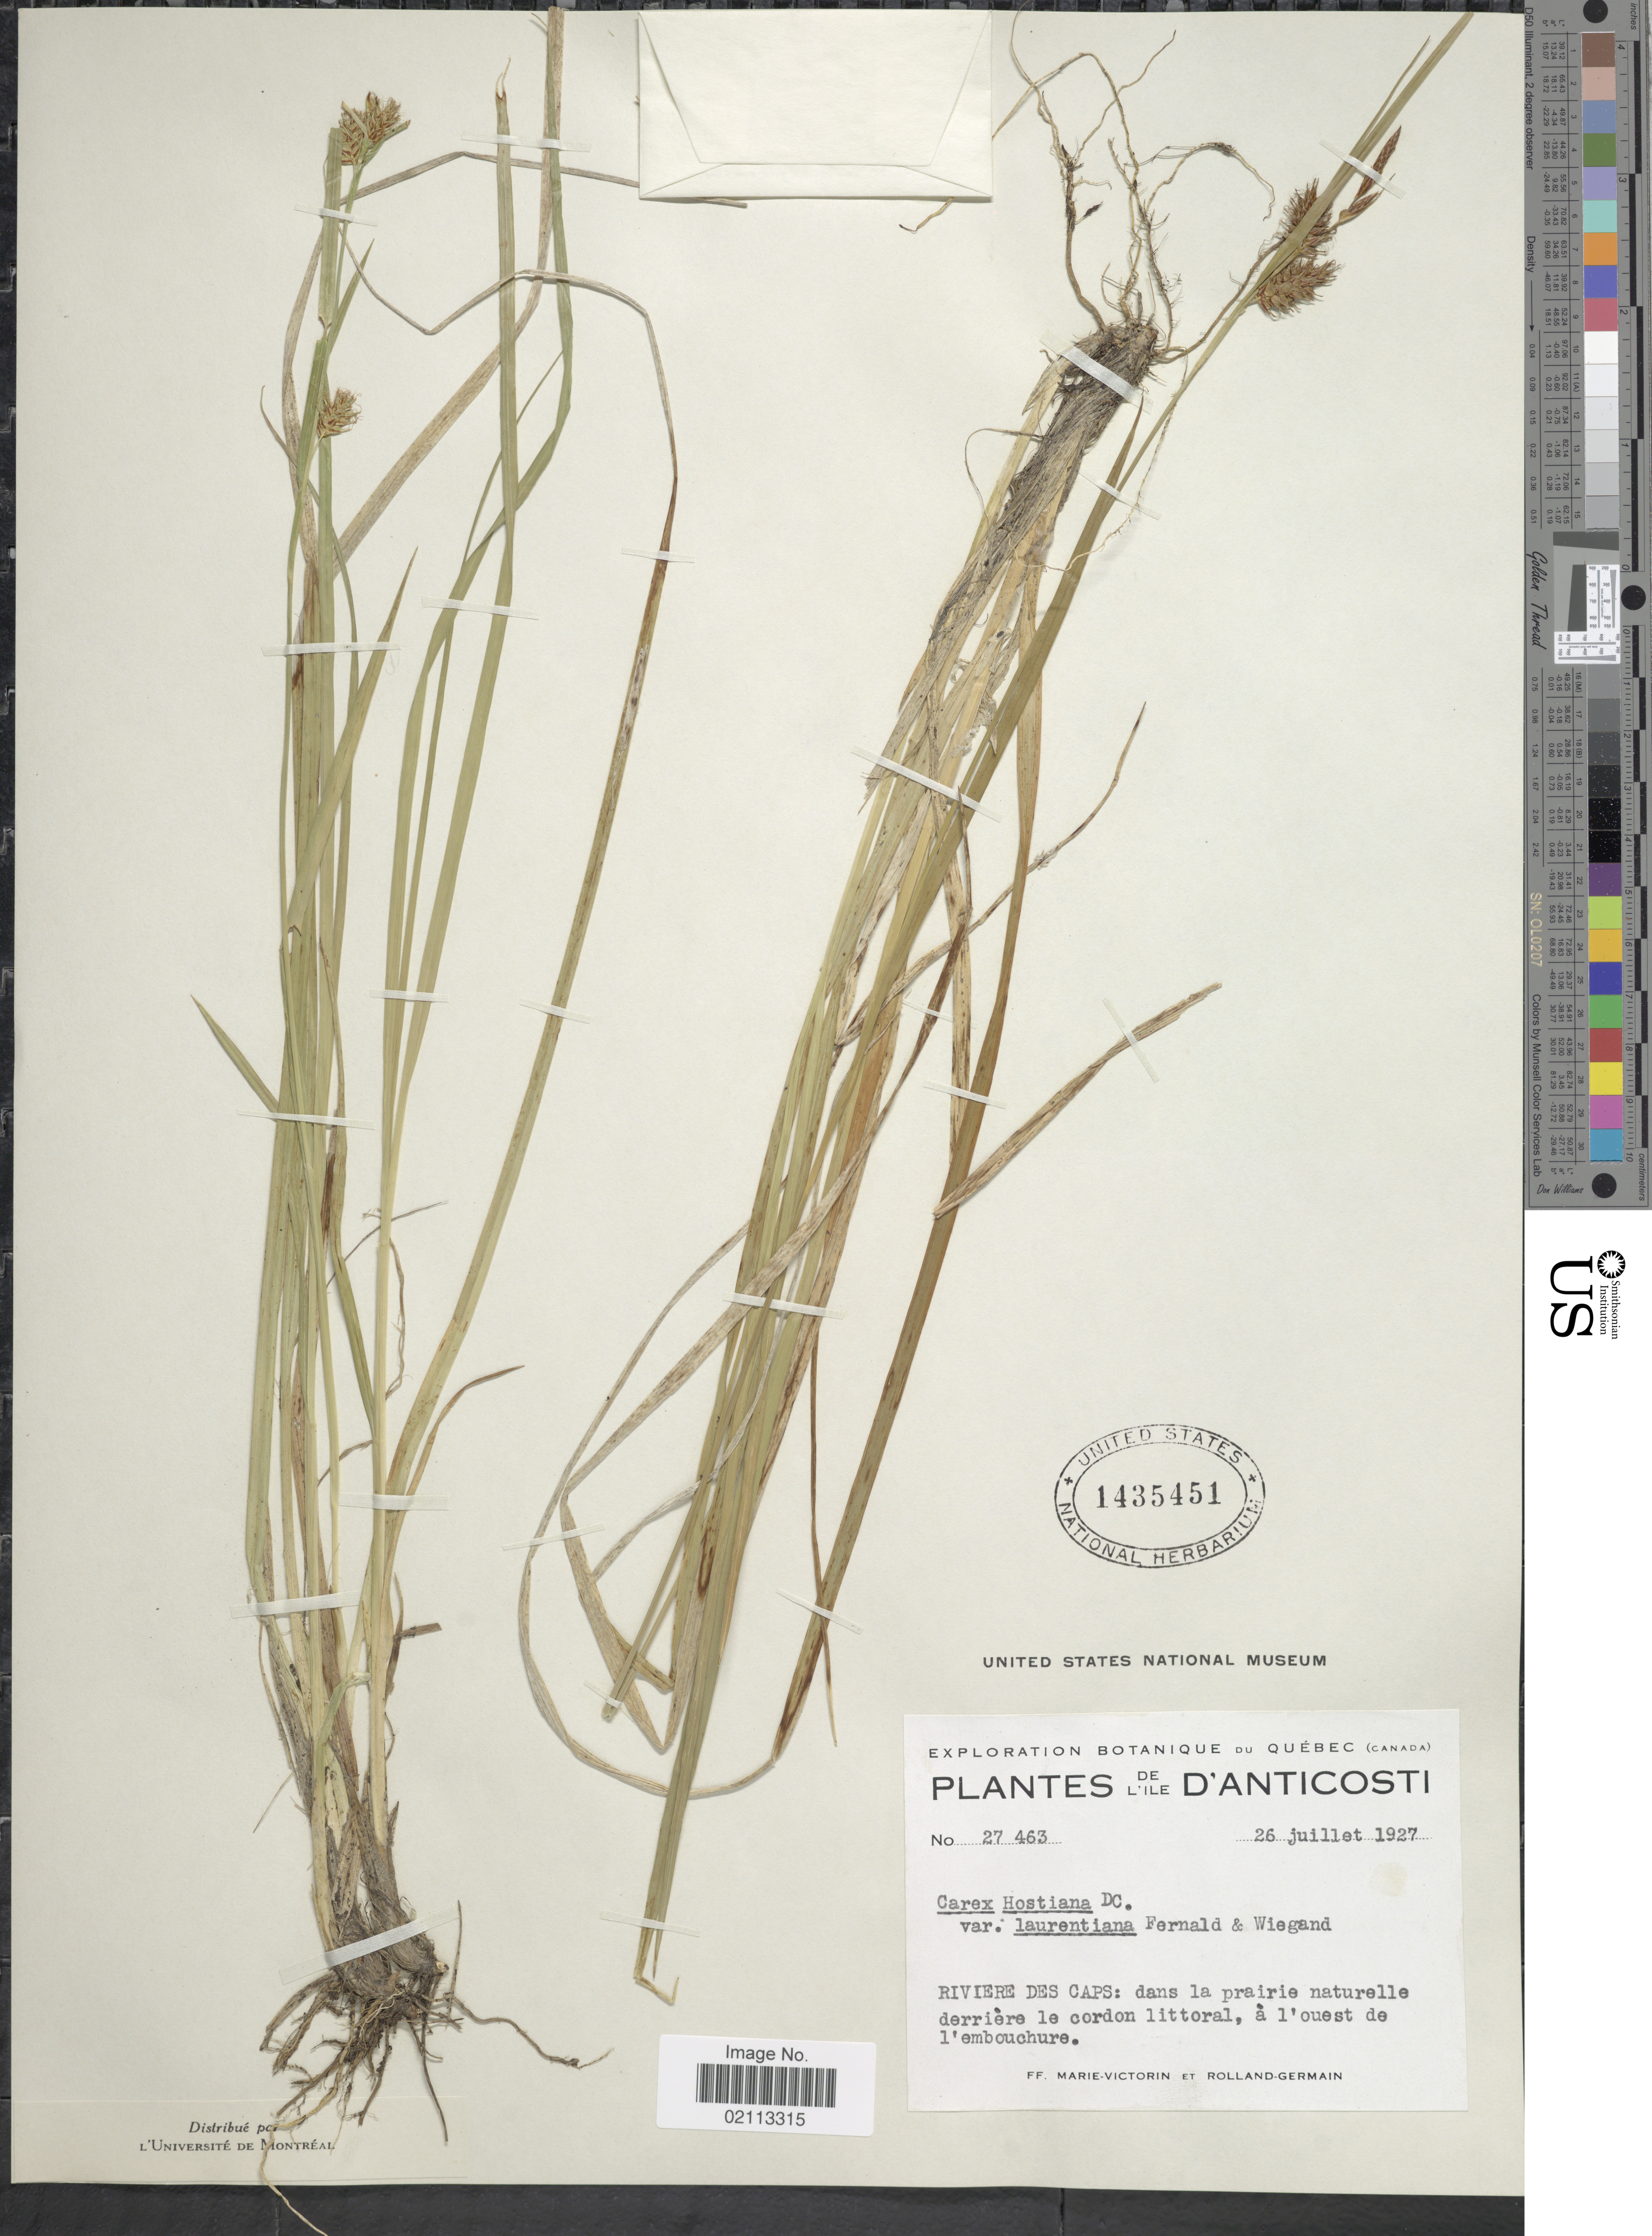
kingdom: Plantae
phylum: Tracheophyta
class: Liliopsida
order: Poales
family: Cyperaceae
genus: Carex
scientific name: Carex hostiana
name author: DC.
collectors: F. Marie-Victorin & Rolland-Germain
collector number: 27463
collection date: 1927-07-26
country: Canada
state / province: Quebec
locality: De L'Ile D'Anticosti, Riviere Des Caps: dans la prairie naturelle derrière le cordon littoral, à l'ouest de l'embouchure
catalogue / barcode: US 1435451